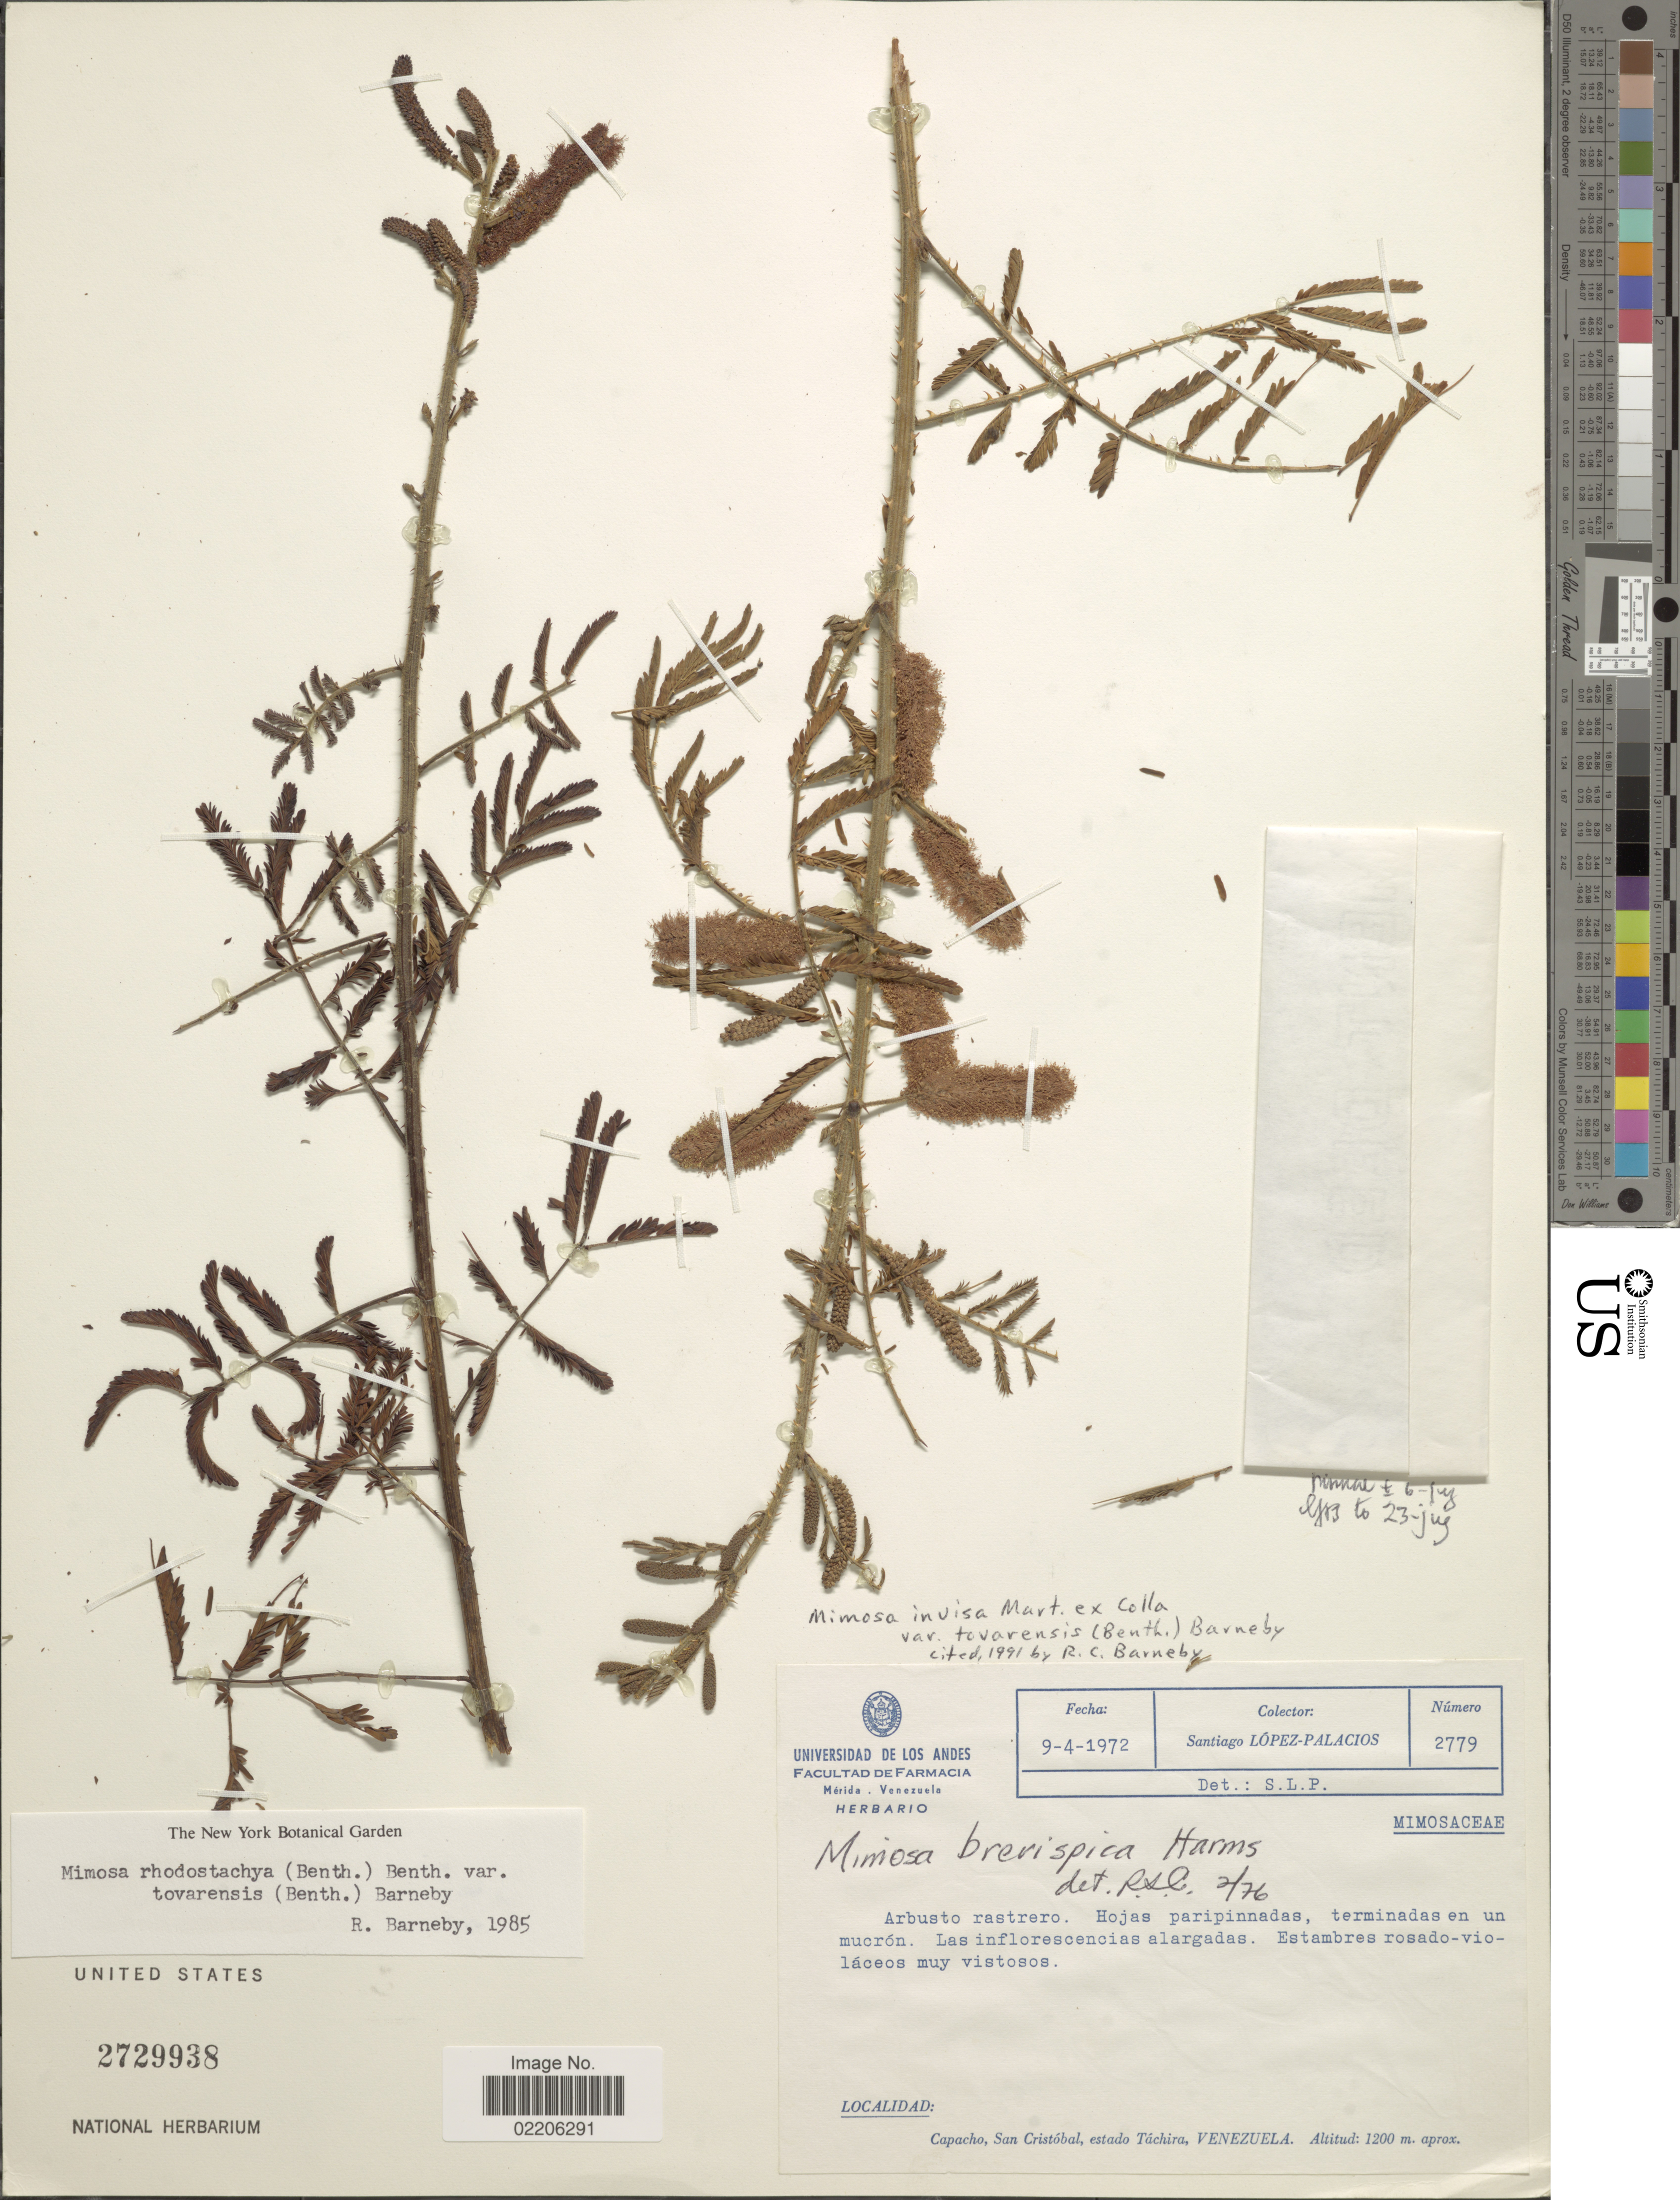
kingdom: Plantae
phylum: Tracheophyta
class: Magnoliopsida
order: Fabales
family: Fabaceae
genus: Mimosa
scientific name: Mimosa invisa var. tovarensis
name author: (Benth.) Barneby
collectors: S. López-Palacios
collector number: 2779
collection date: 1972-04-09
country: Venezuela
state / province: Tachira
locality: Capacho, San Cristóbal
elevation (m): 1200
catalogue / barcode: US 2729938